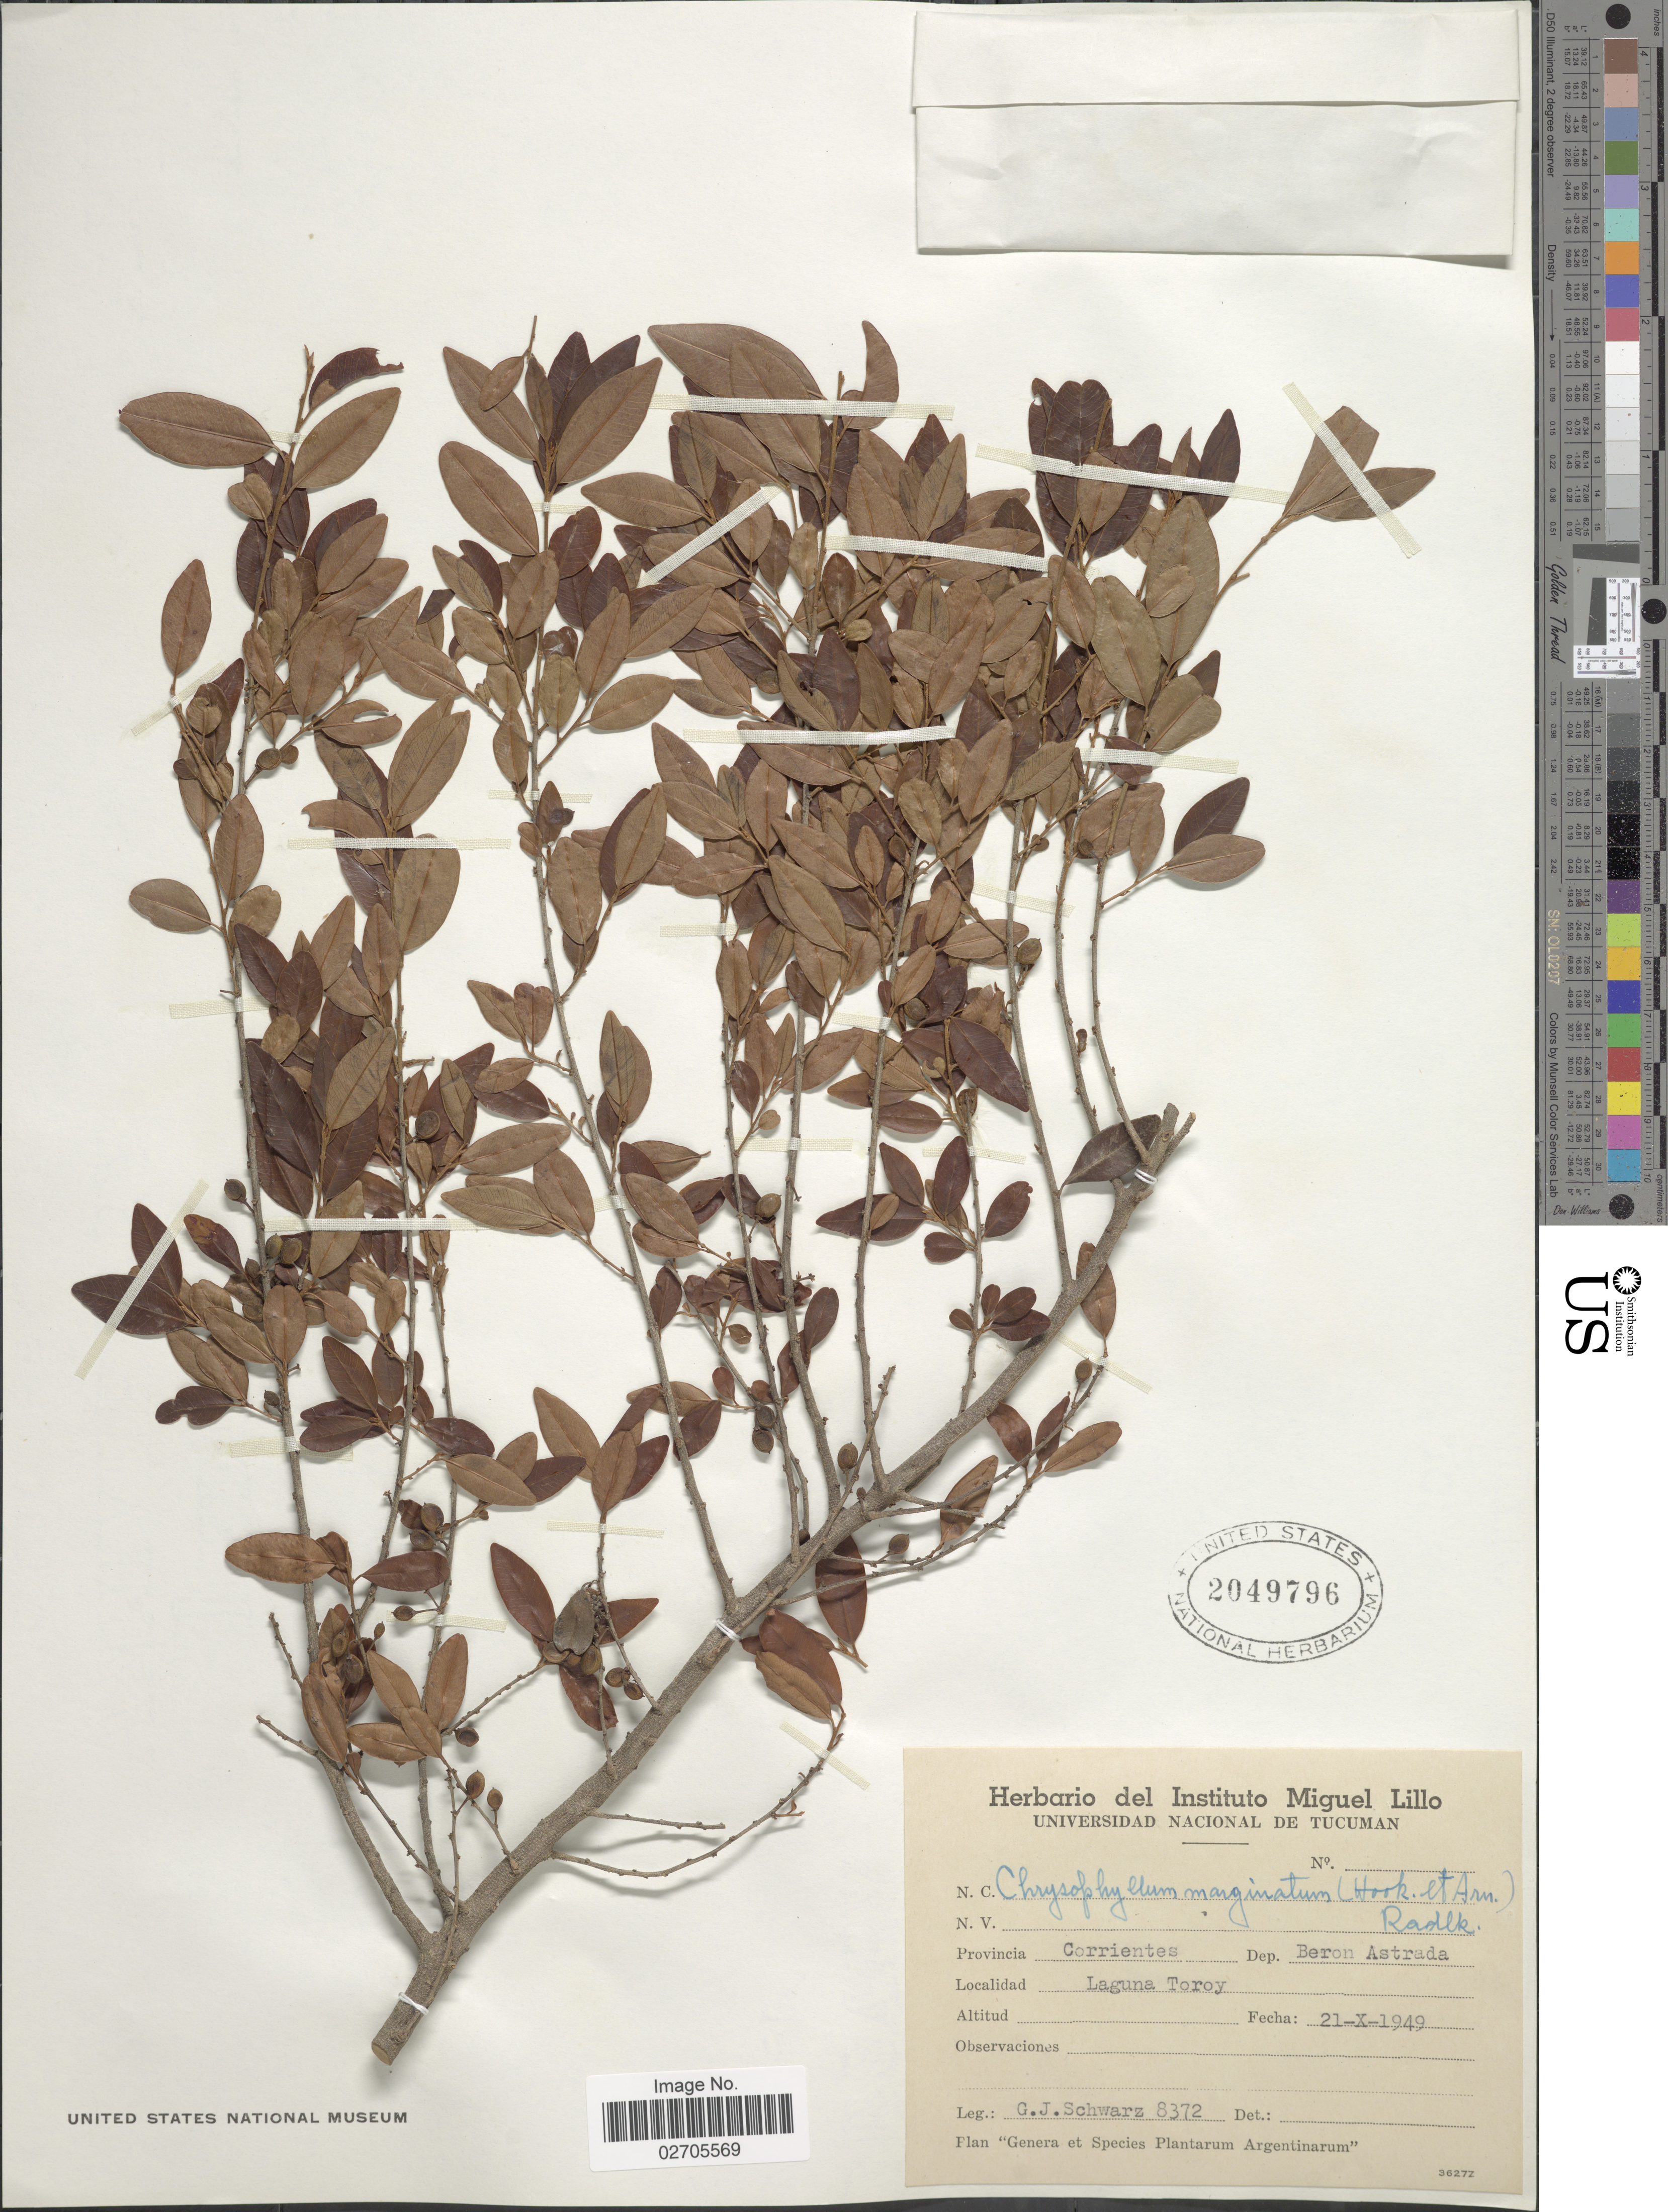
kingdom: Plantae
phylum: Tracheophyta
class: Magnoliopsida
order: Ericales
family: Sapotaceae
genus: Chrysophyllum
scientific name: Chrysophyllum marginatum subsp. marginatum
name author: (Hook. & Arn.) Radlk.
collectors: G. J. Schwarz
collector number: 8372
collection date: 1949-10-21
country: Argentina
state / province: Corrientes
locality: Dep. Beron Astrada, Laguna Toroy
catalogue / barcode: US 2049796